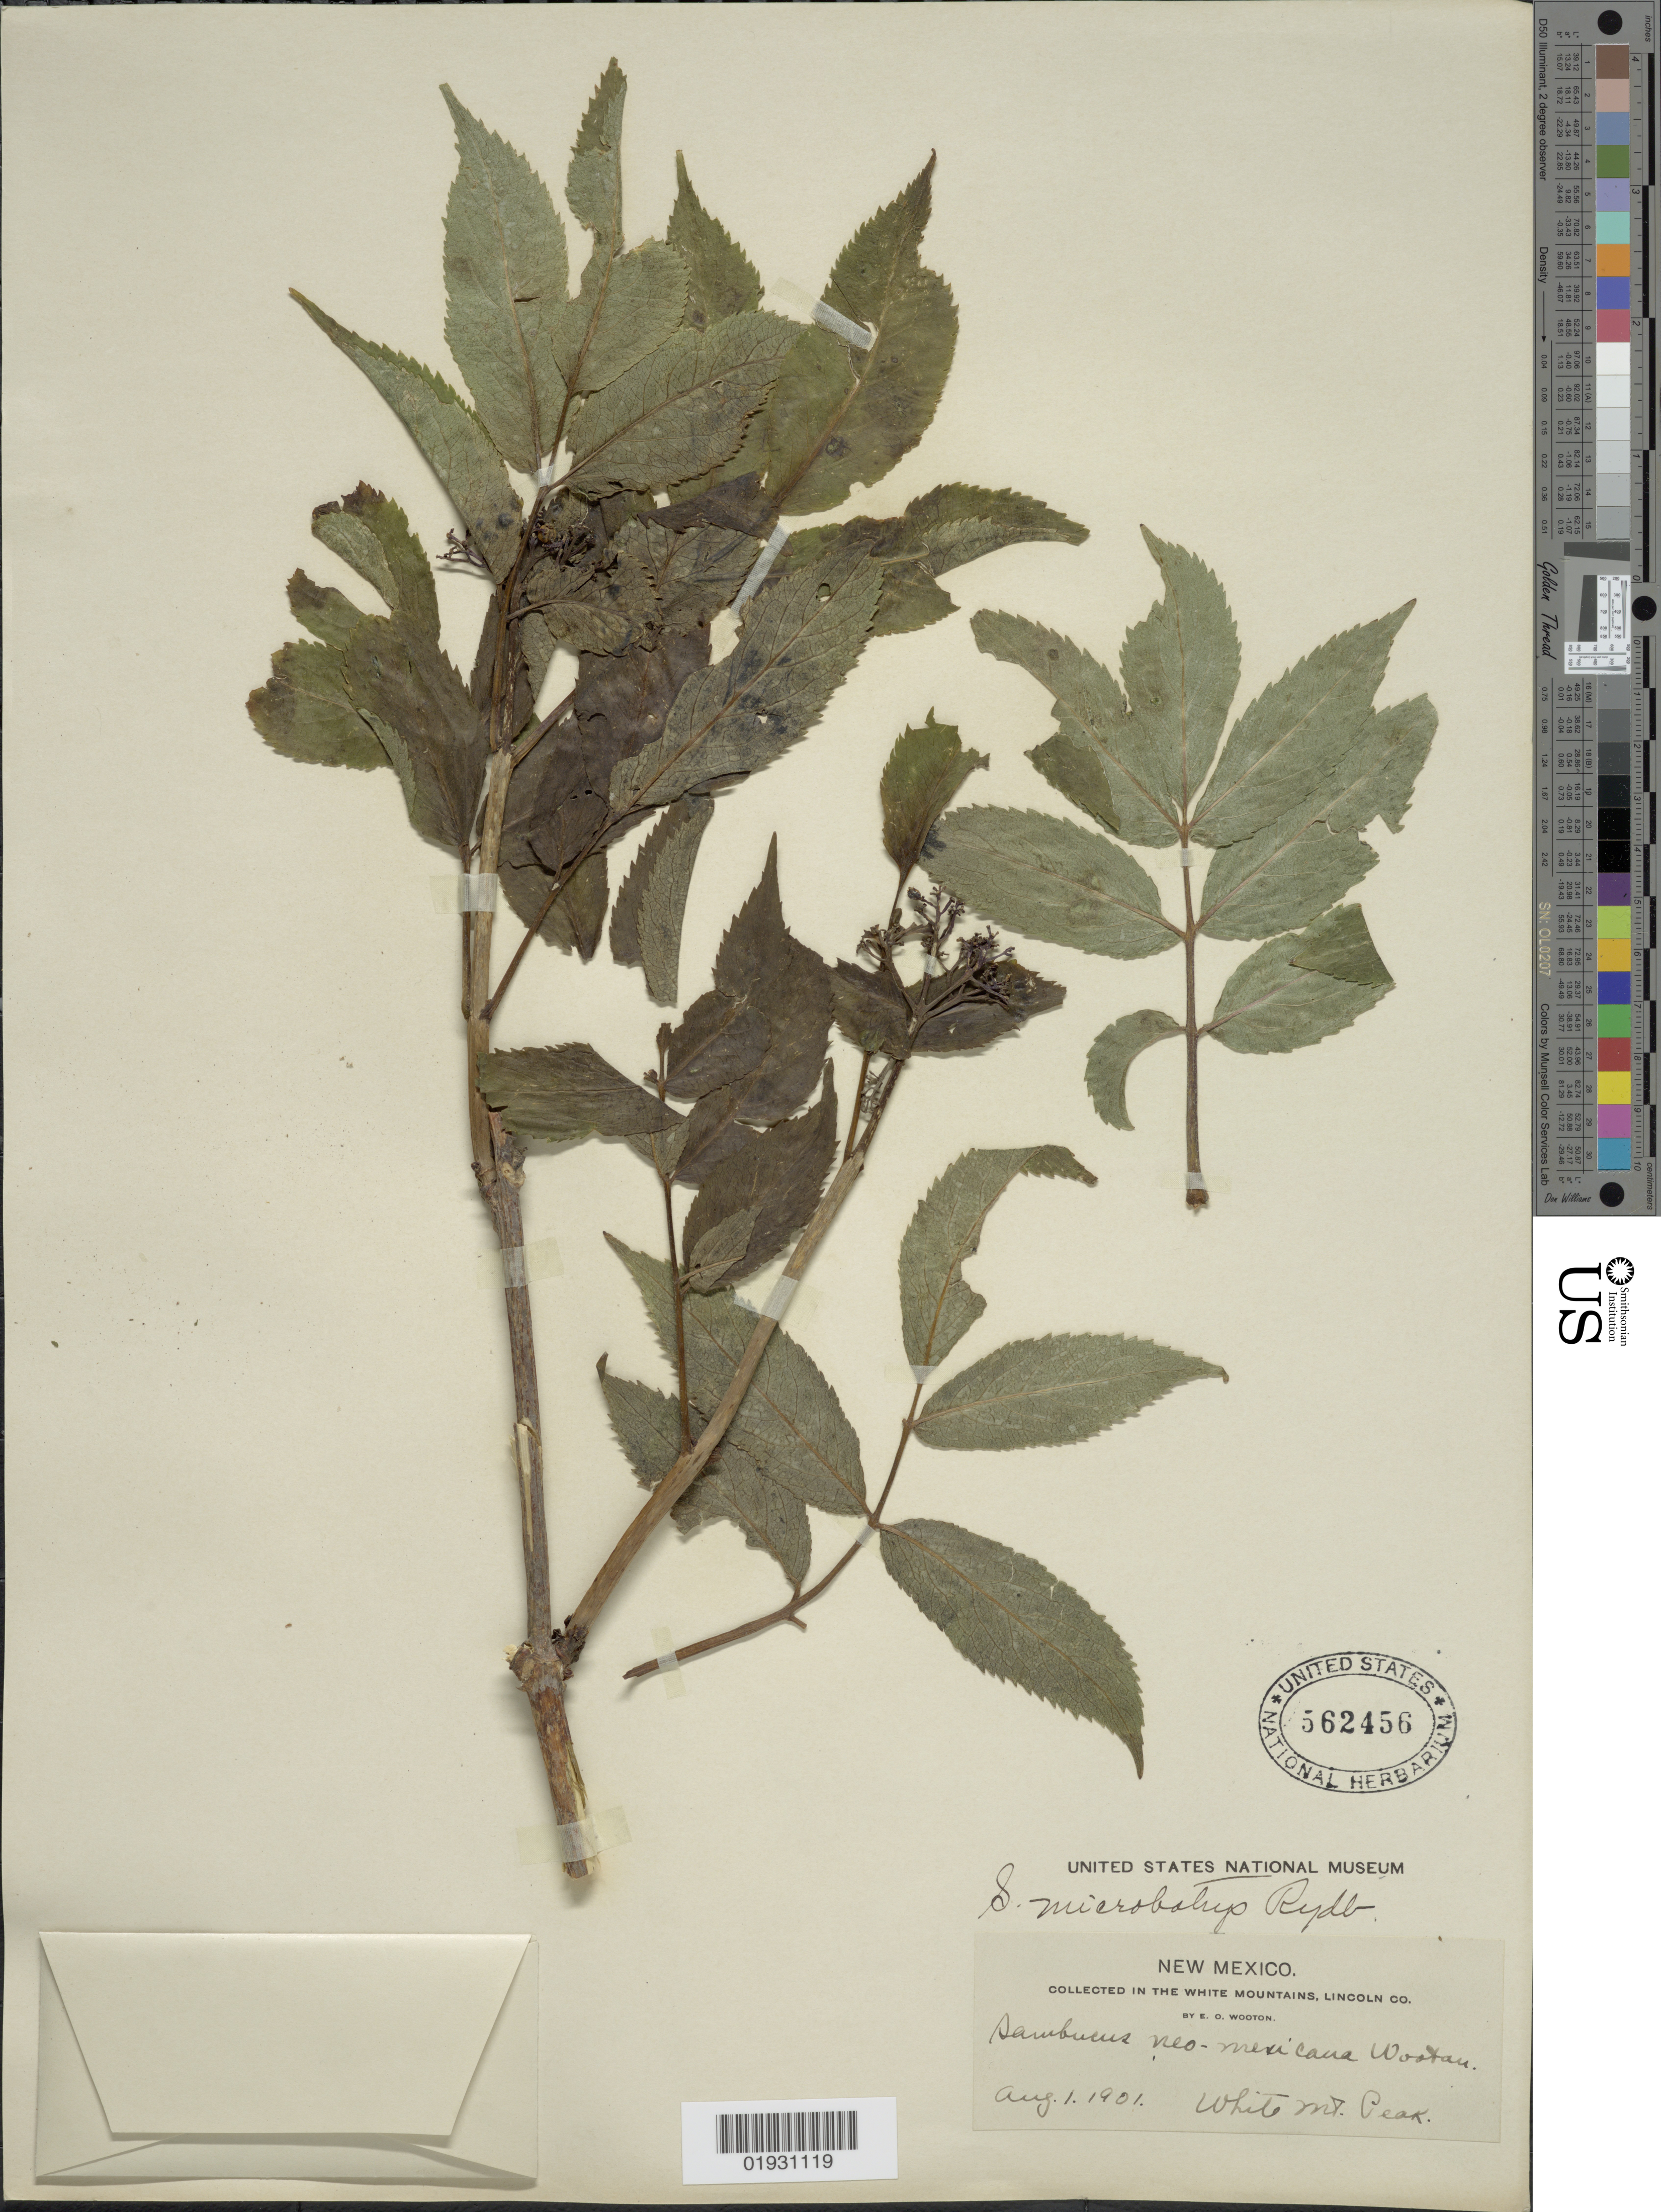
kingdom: Plantae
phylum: Tracheophyta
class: Magnoliopsida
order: Dipsacales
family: Viburnaceae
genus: Sambucus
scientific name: Sambucus microbotrys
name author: Rydb.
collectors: E. O. Wooton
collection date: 1901-08-01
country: United States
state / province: New Mexico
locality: White Mountains, Lincoln Co. White Mt. Peak.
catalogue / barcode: US 562456